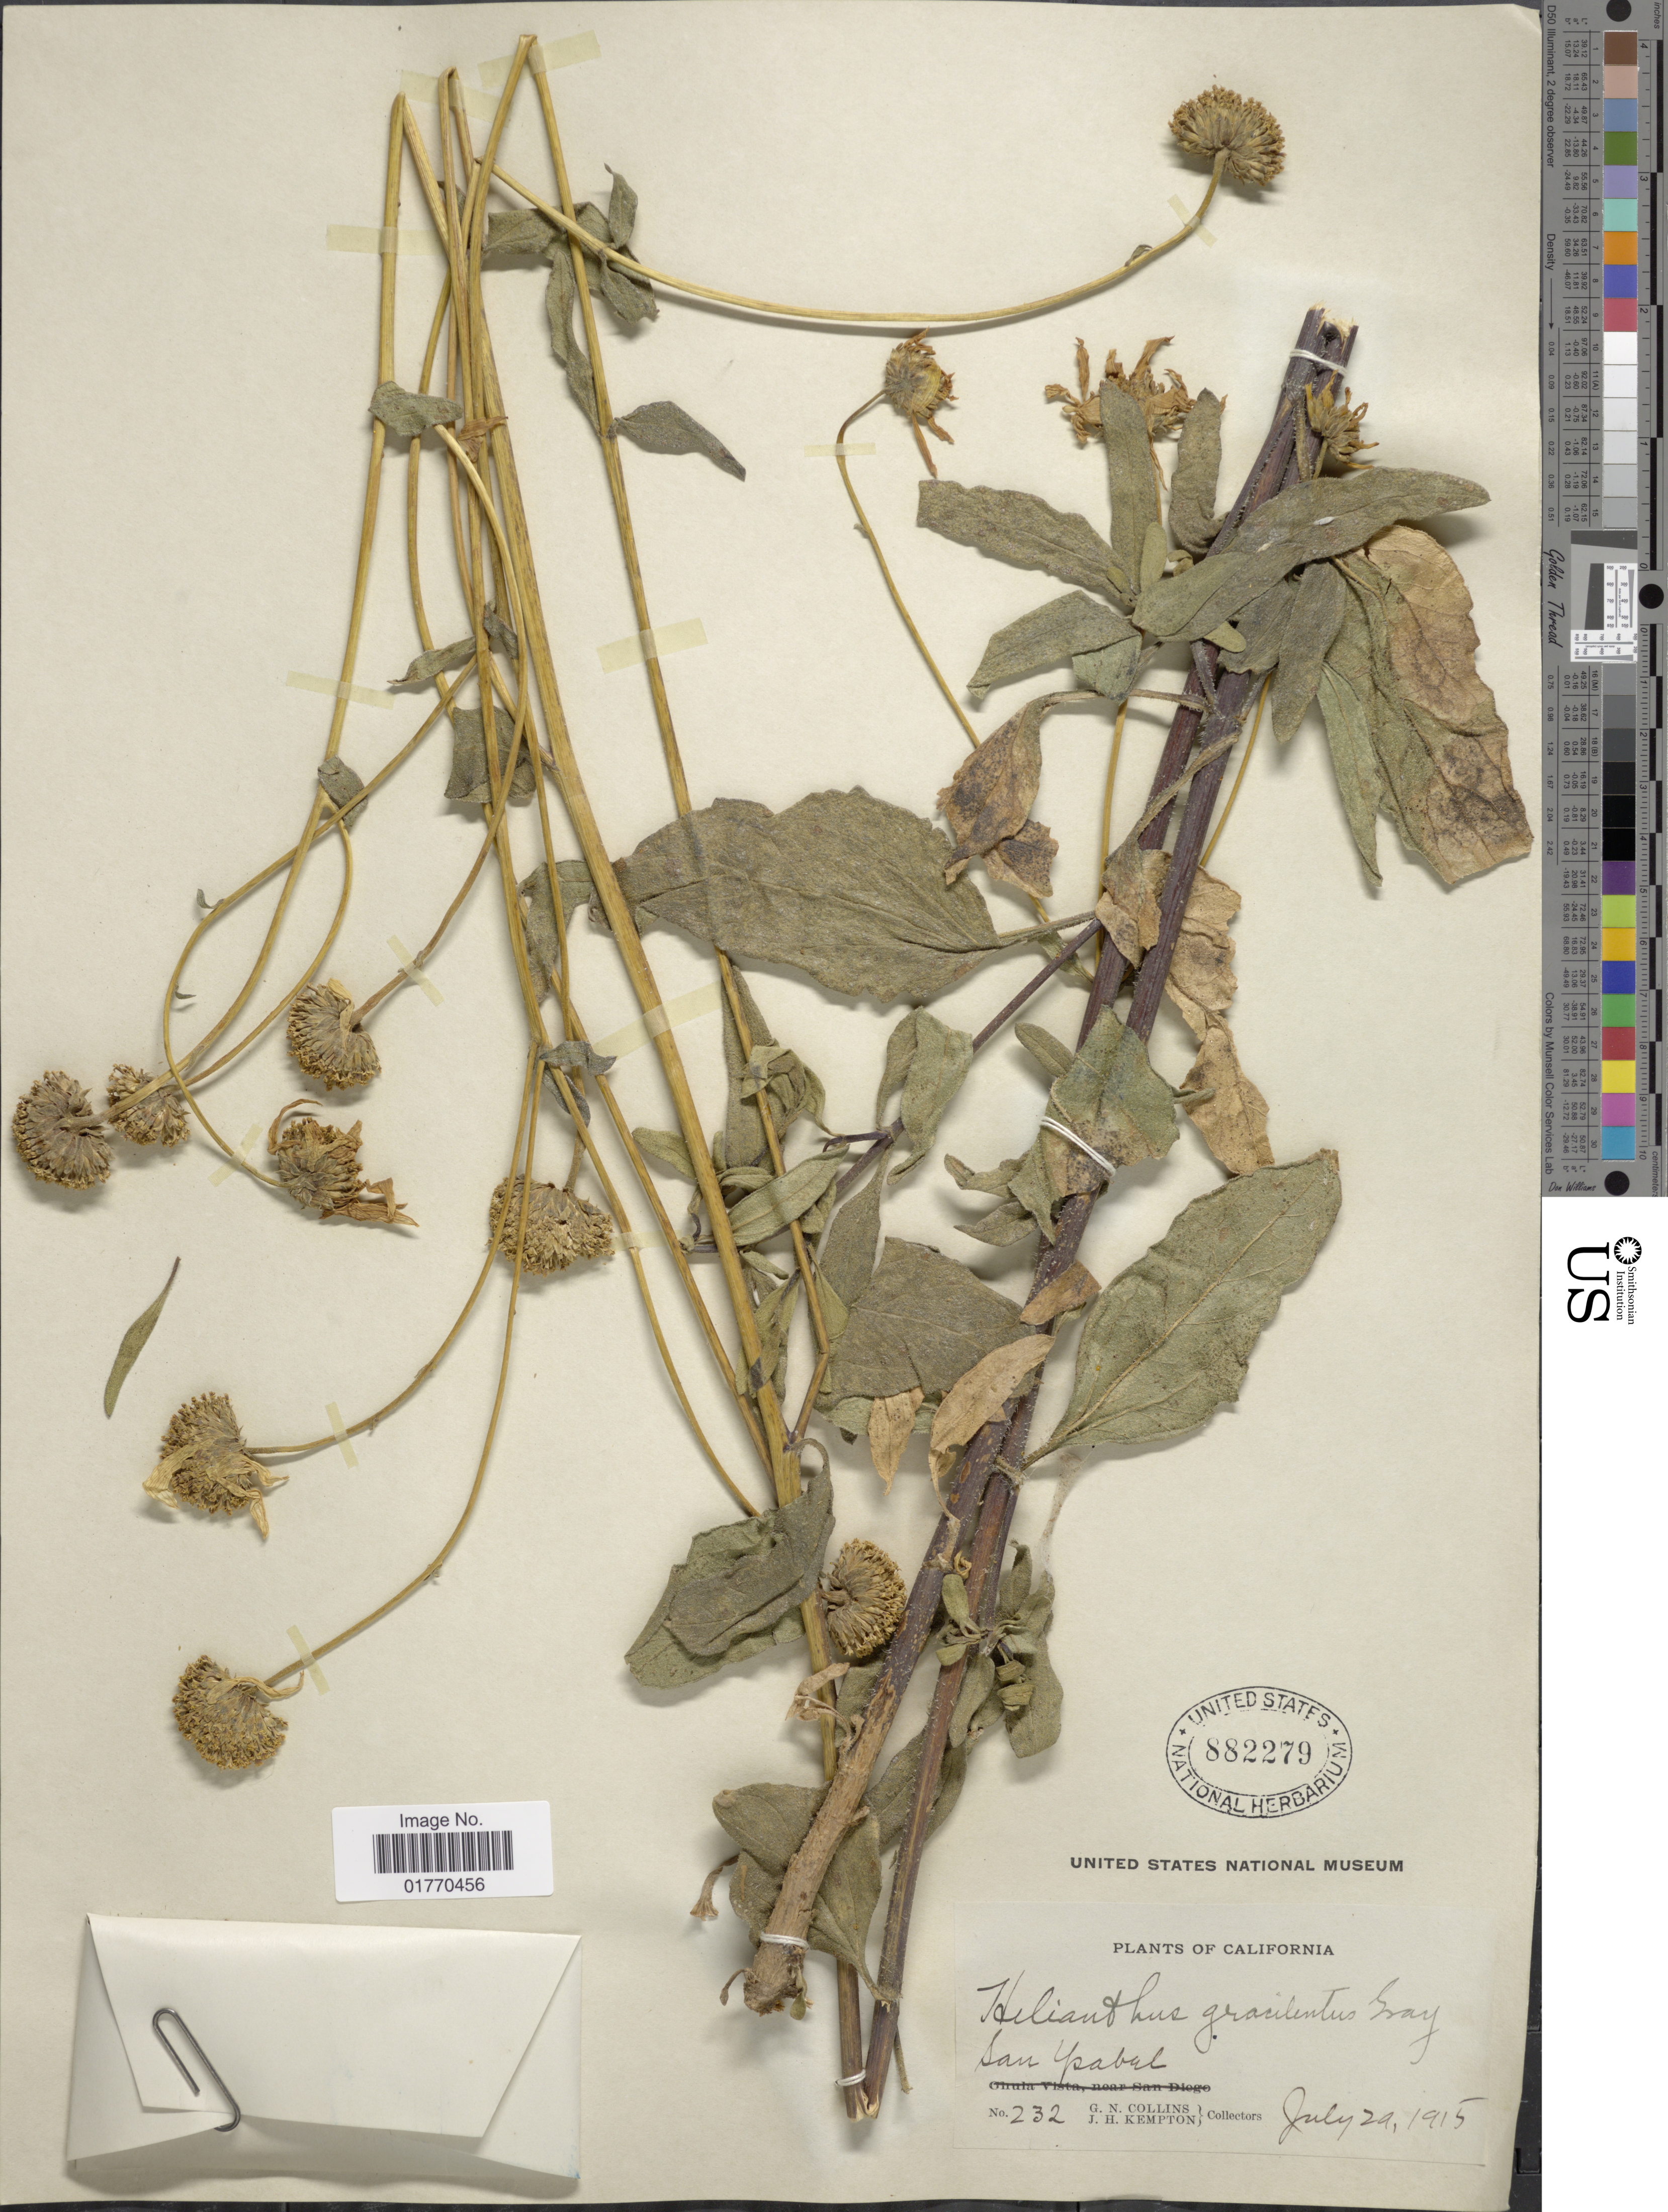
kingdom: Plantae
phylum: Tracheophyta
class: Magnoliopsida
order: Asterales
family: Asteraceae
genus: Helianthus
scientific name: Helianthus gracilentus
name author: A. Gray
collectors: G. Collins & J. H. Kempton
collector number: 232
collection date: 1915-07-29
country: United States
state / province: California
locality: San Ysabal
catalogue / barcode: US 882279